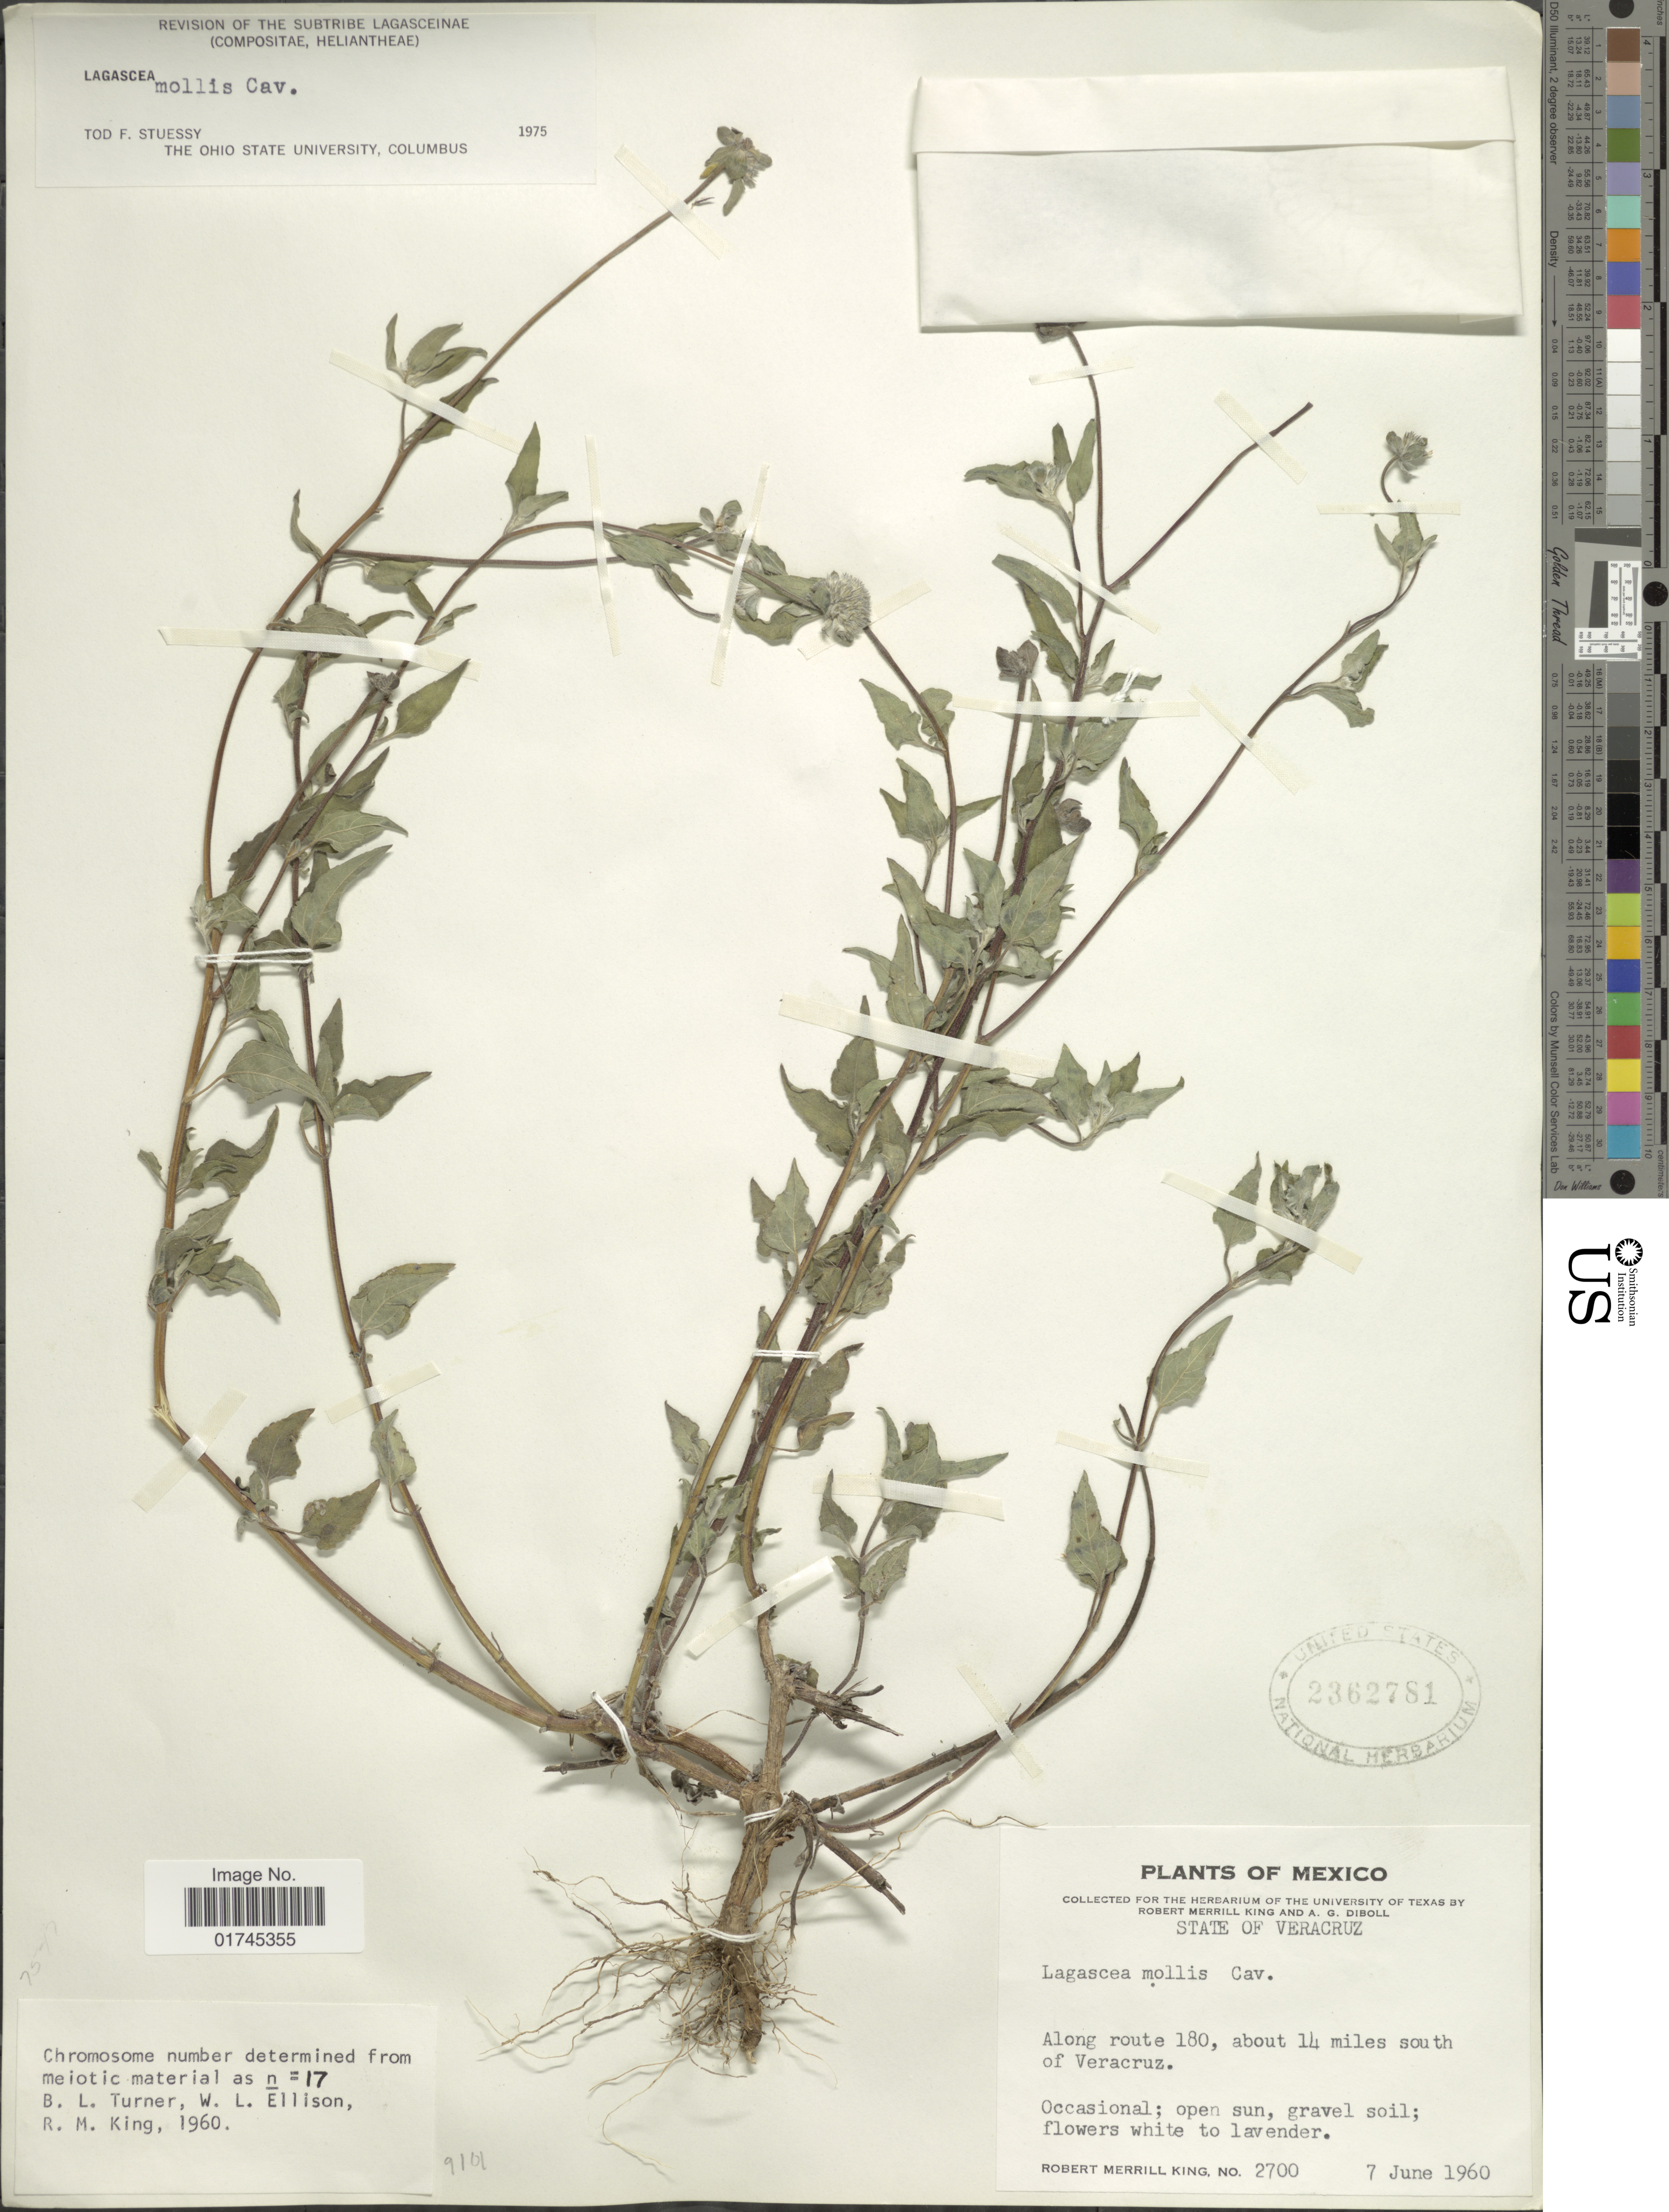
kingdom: Plantae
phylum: Tracheophyta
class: Magnoliopsida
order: Asterales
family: Asteraceae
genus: Lagascea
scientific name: Lagascea mollis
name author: Cav.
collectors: R. M. King & A. Diboll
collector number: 2700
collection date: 1960-06-07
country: Mexico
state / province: Veracruz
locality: Along route 180, about 14 miles south of Veracruz.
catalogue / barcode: US 2362781